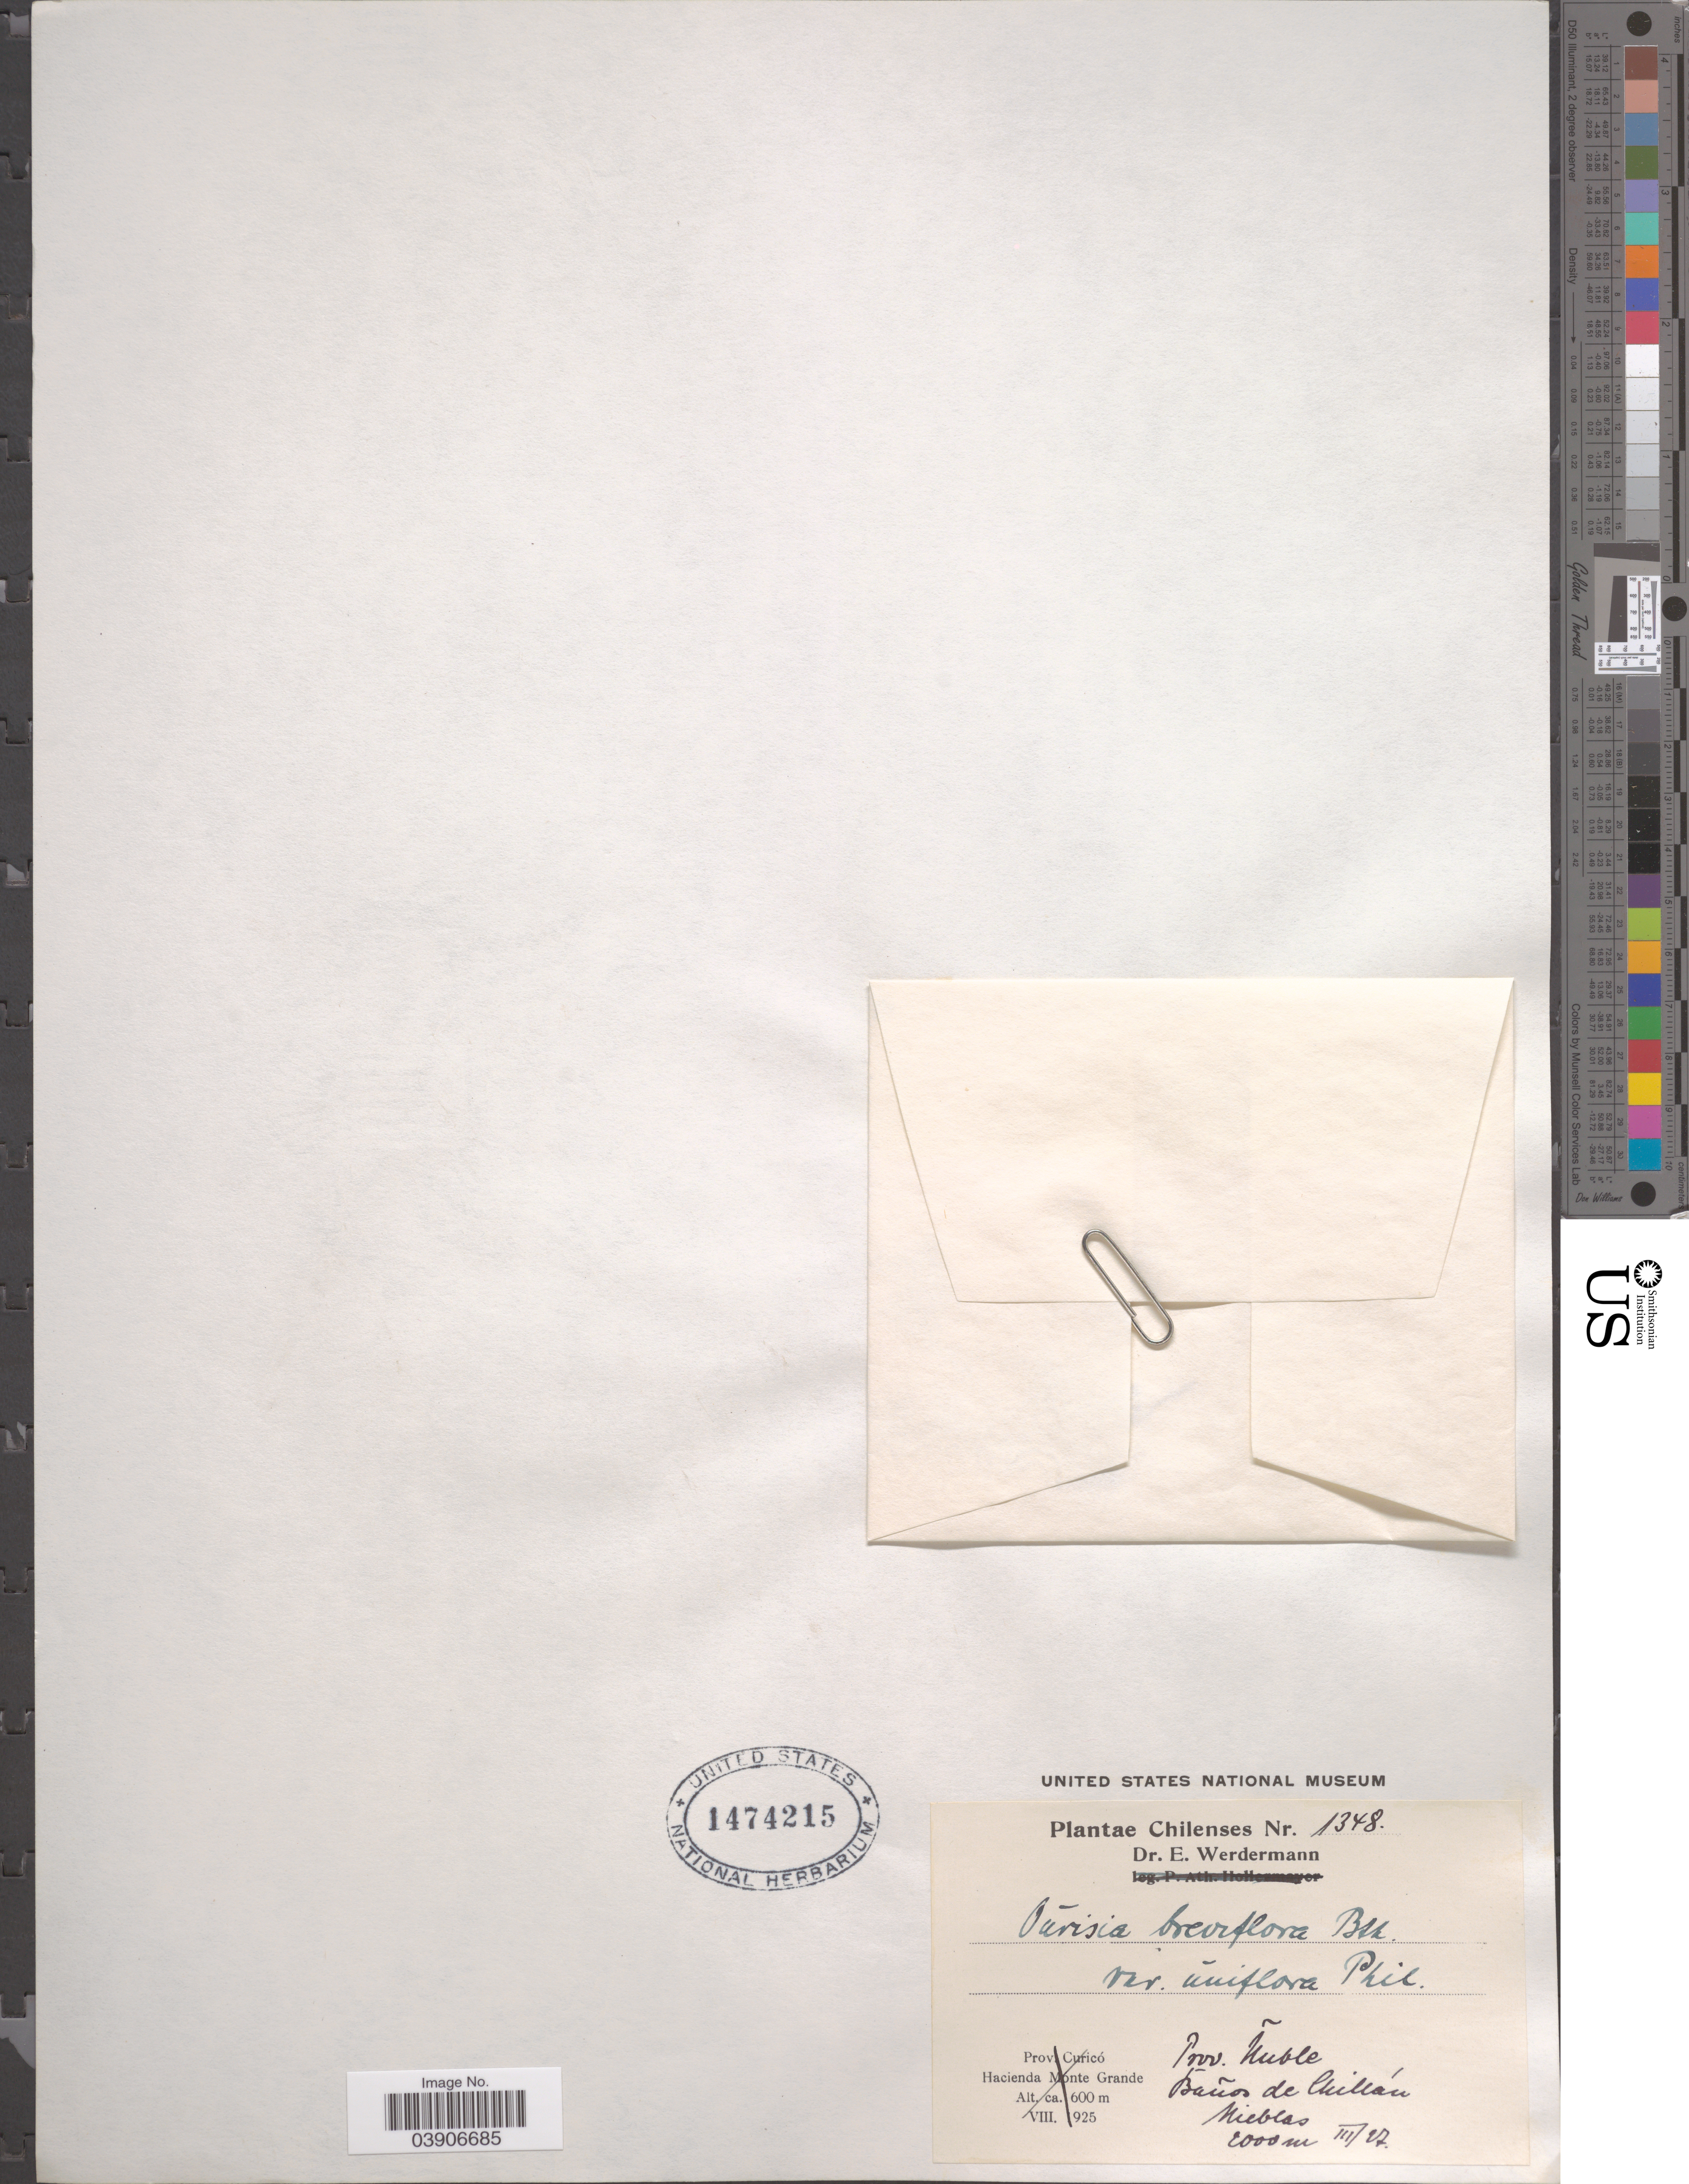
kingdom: Plantae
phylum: Tracheophyta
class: Magnoliopsida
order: Lamiales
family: Plantaginaceae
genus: Ourisia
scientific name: Ourisia breviflora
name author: Benth.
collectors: E. Werdermann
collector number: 1348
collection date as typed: Transcribed d/m/y: /3/27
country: Chile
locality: Prov. Nuble. Baños de Chillán. Nieblas.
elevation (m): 2000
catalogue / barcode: US 1474215